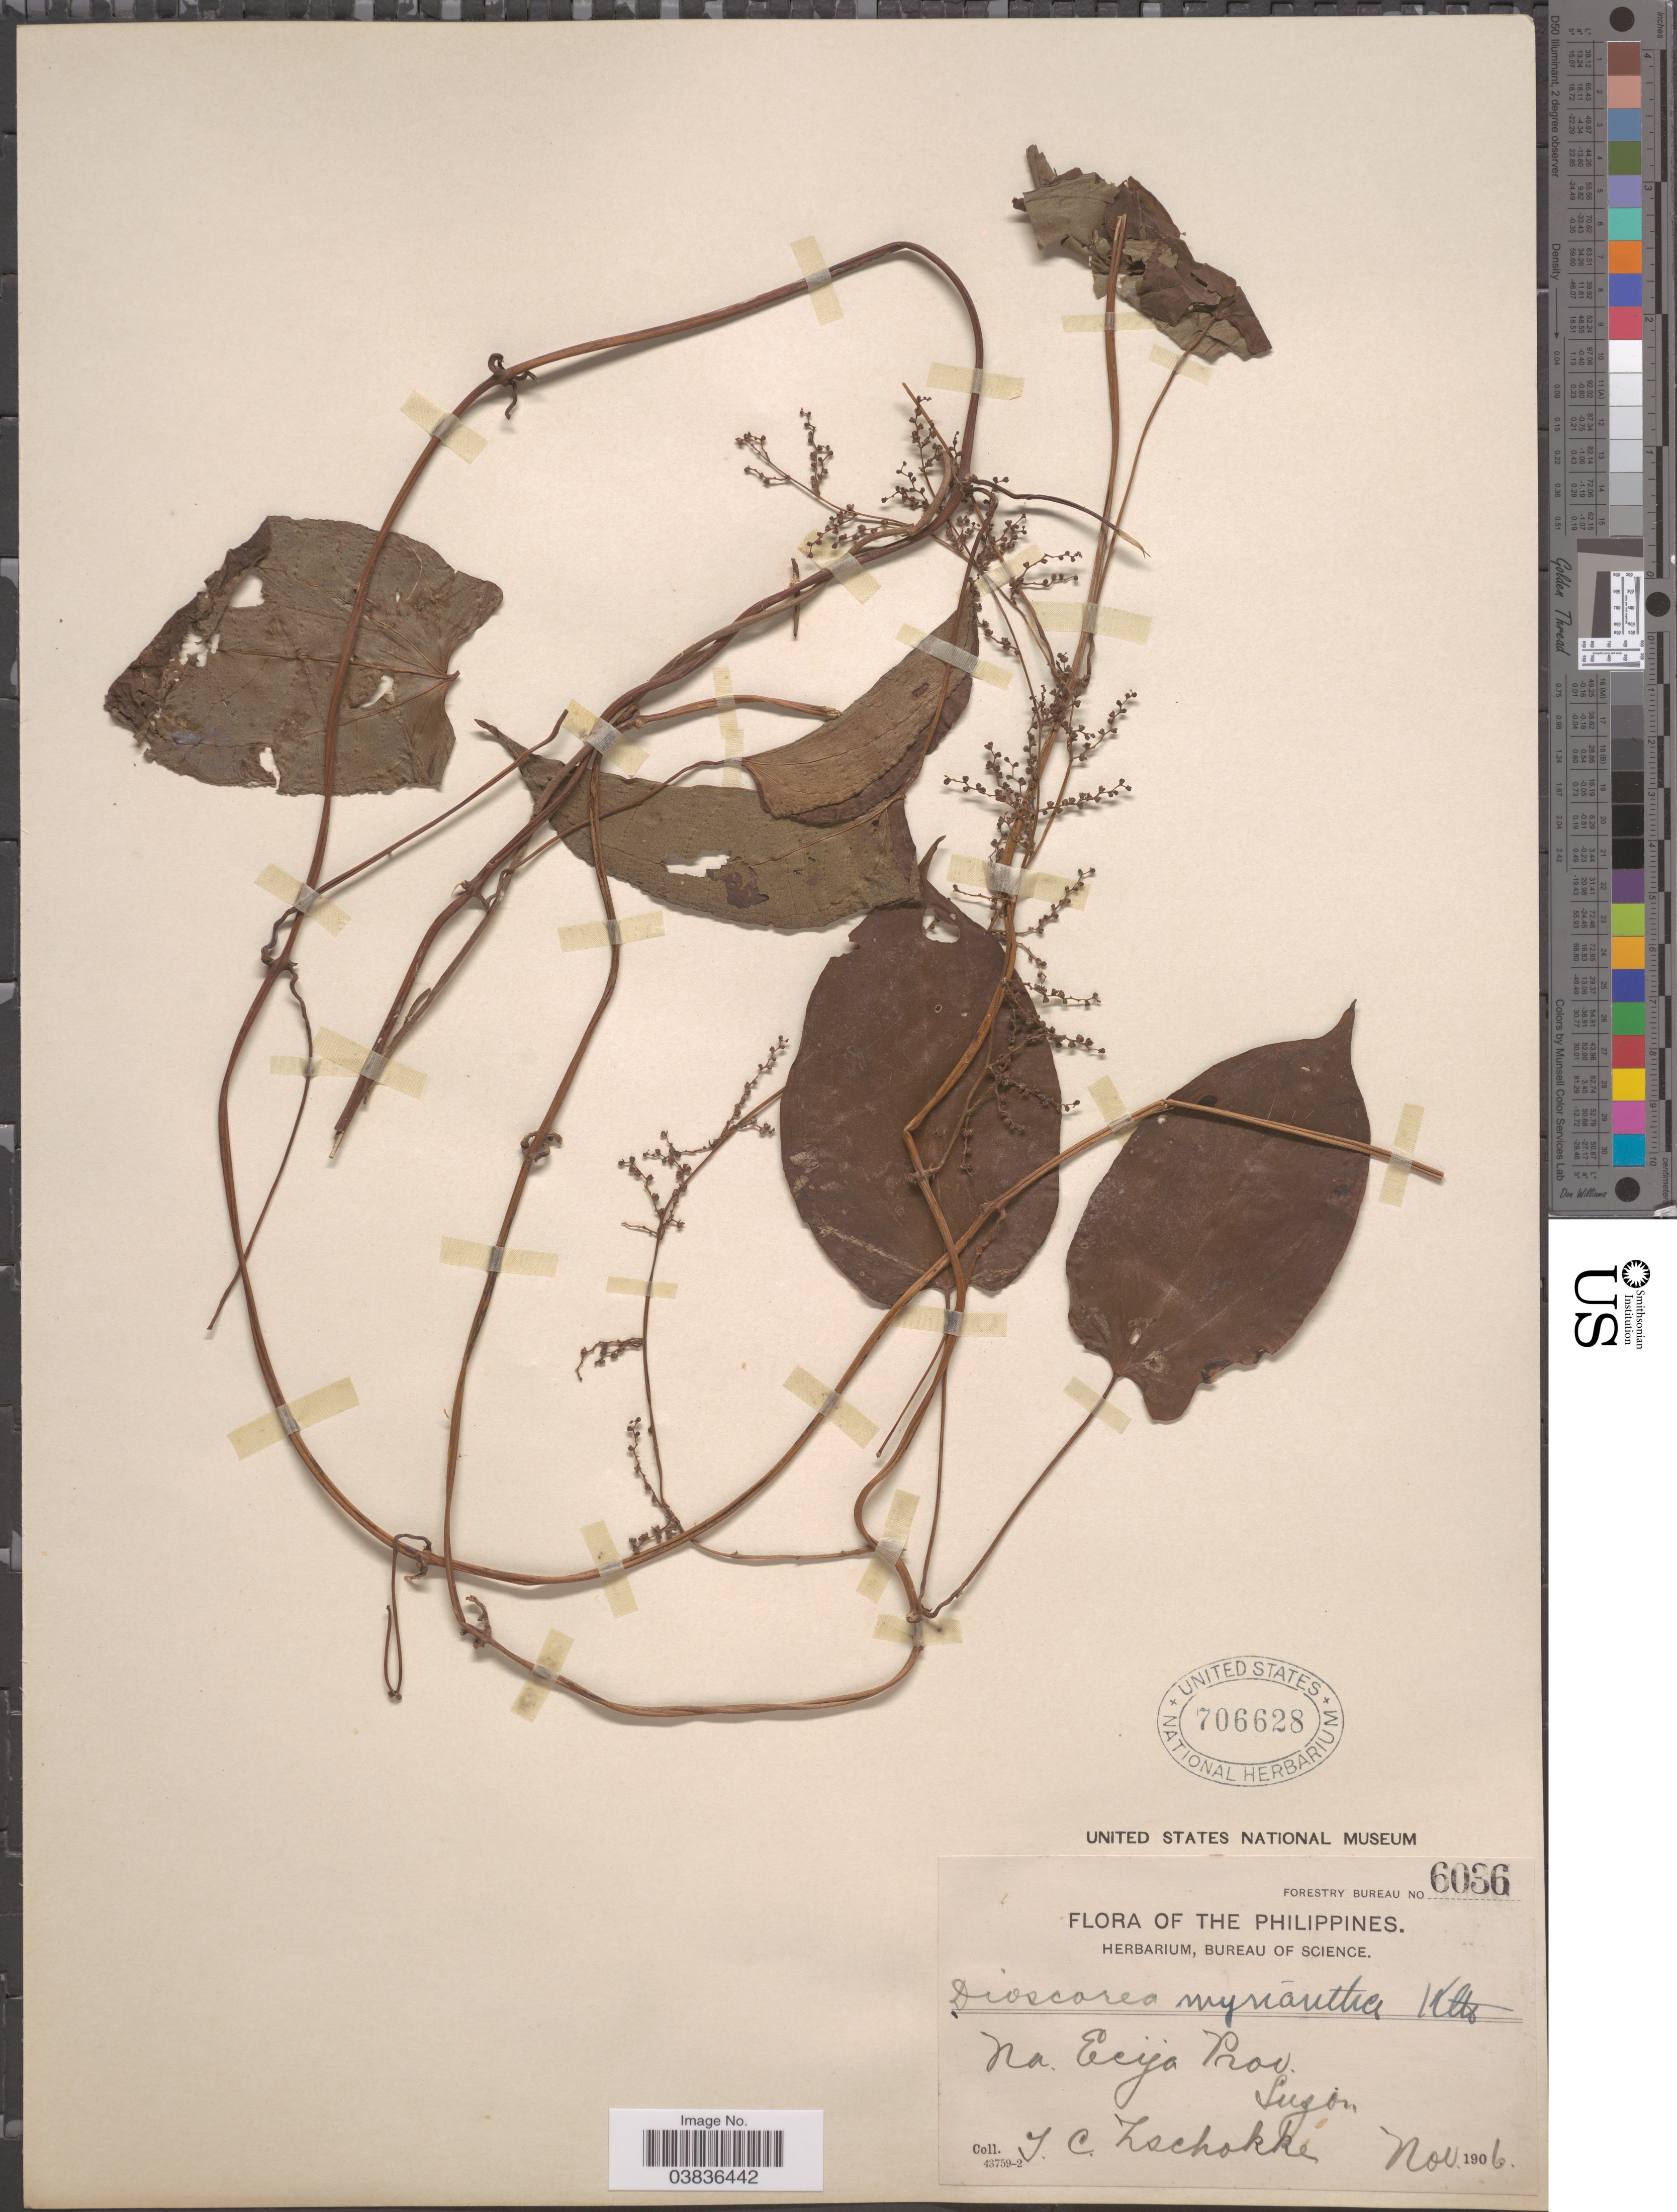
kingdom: Plantae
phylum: Tracheophyta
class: Liliopsida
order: Dioscoreales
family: Dioscoreaceae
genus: Dioscorea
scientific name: Dioscorea filiformis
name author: Blume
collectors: T. C. Zschokke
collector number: Forestry Bureau 6036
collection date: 1906-11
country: Philippines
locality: Nueva Ecija. Prov. Luzon.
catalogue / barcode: US 706628